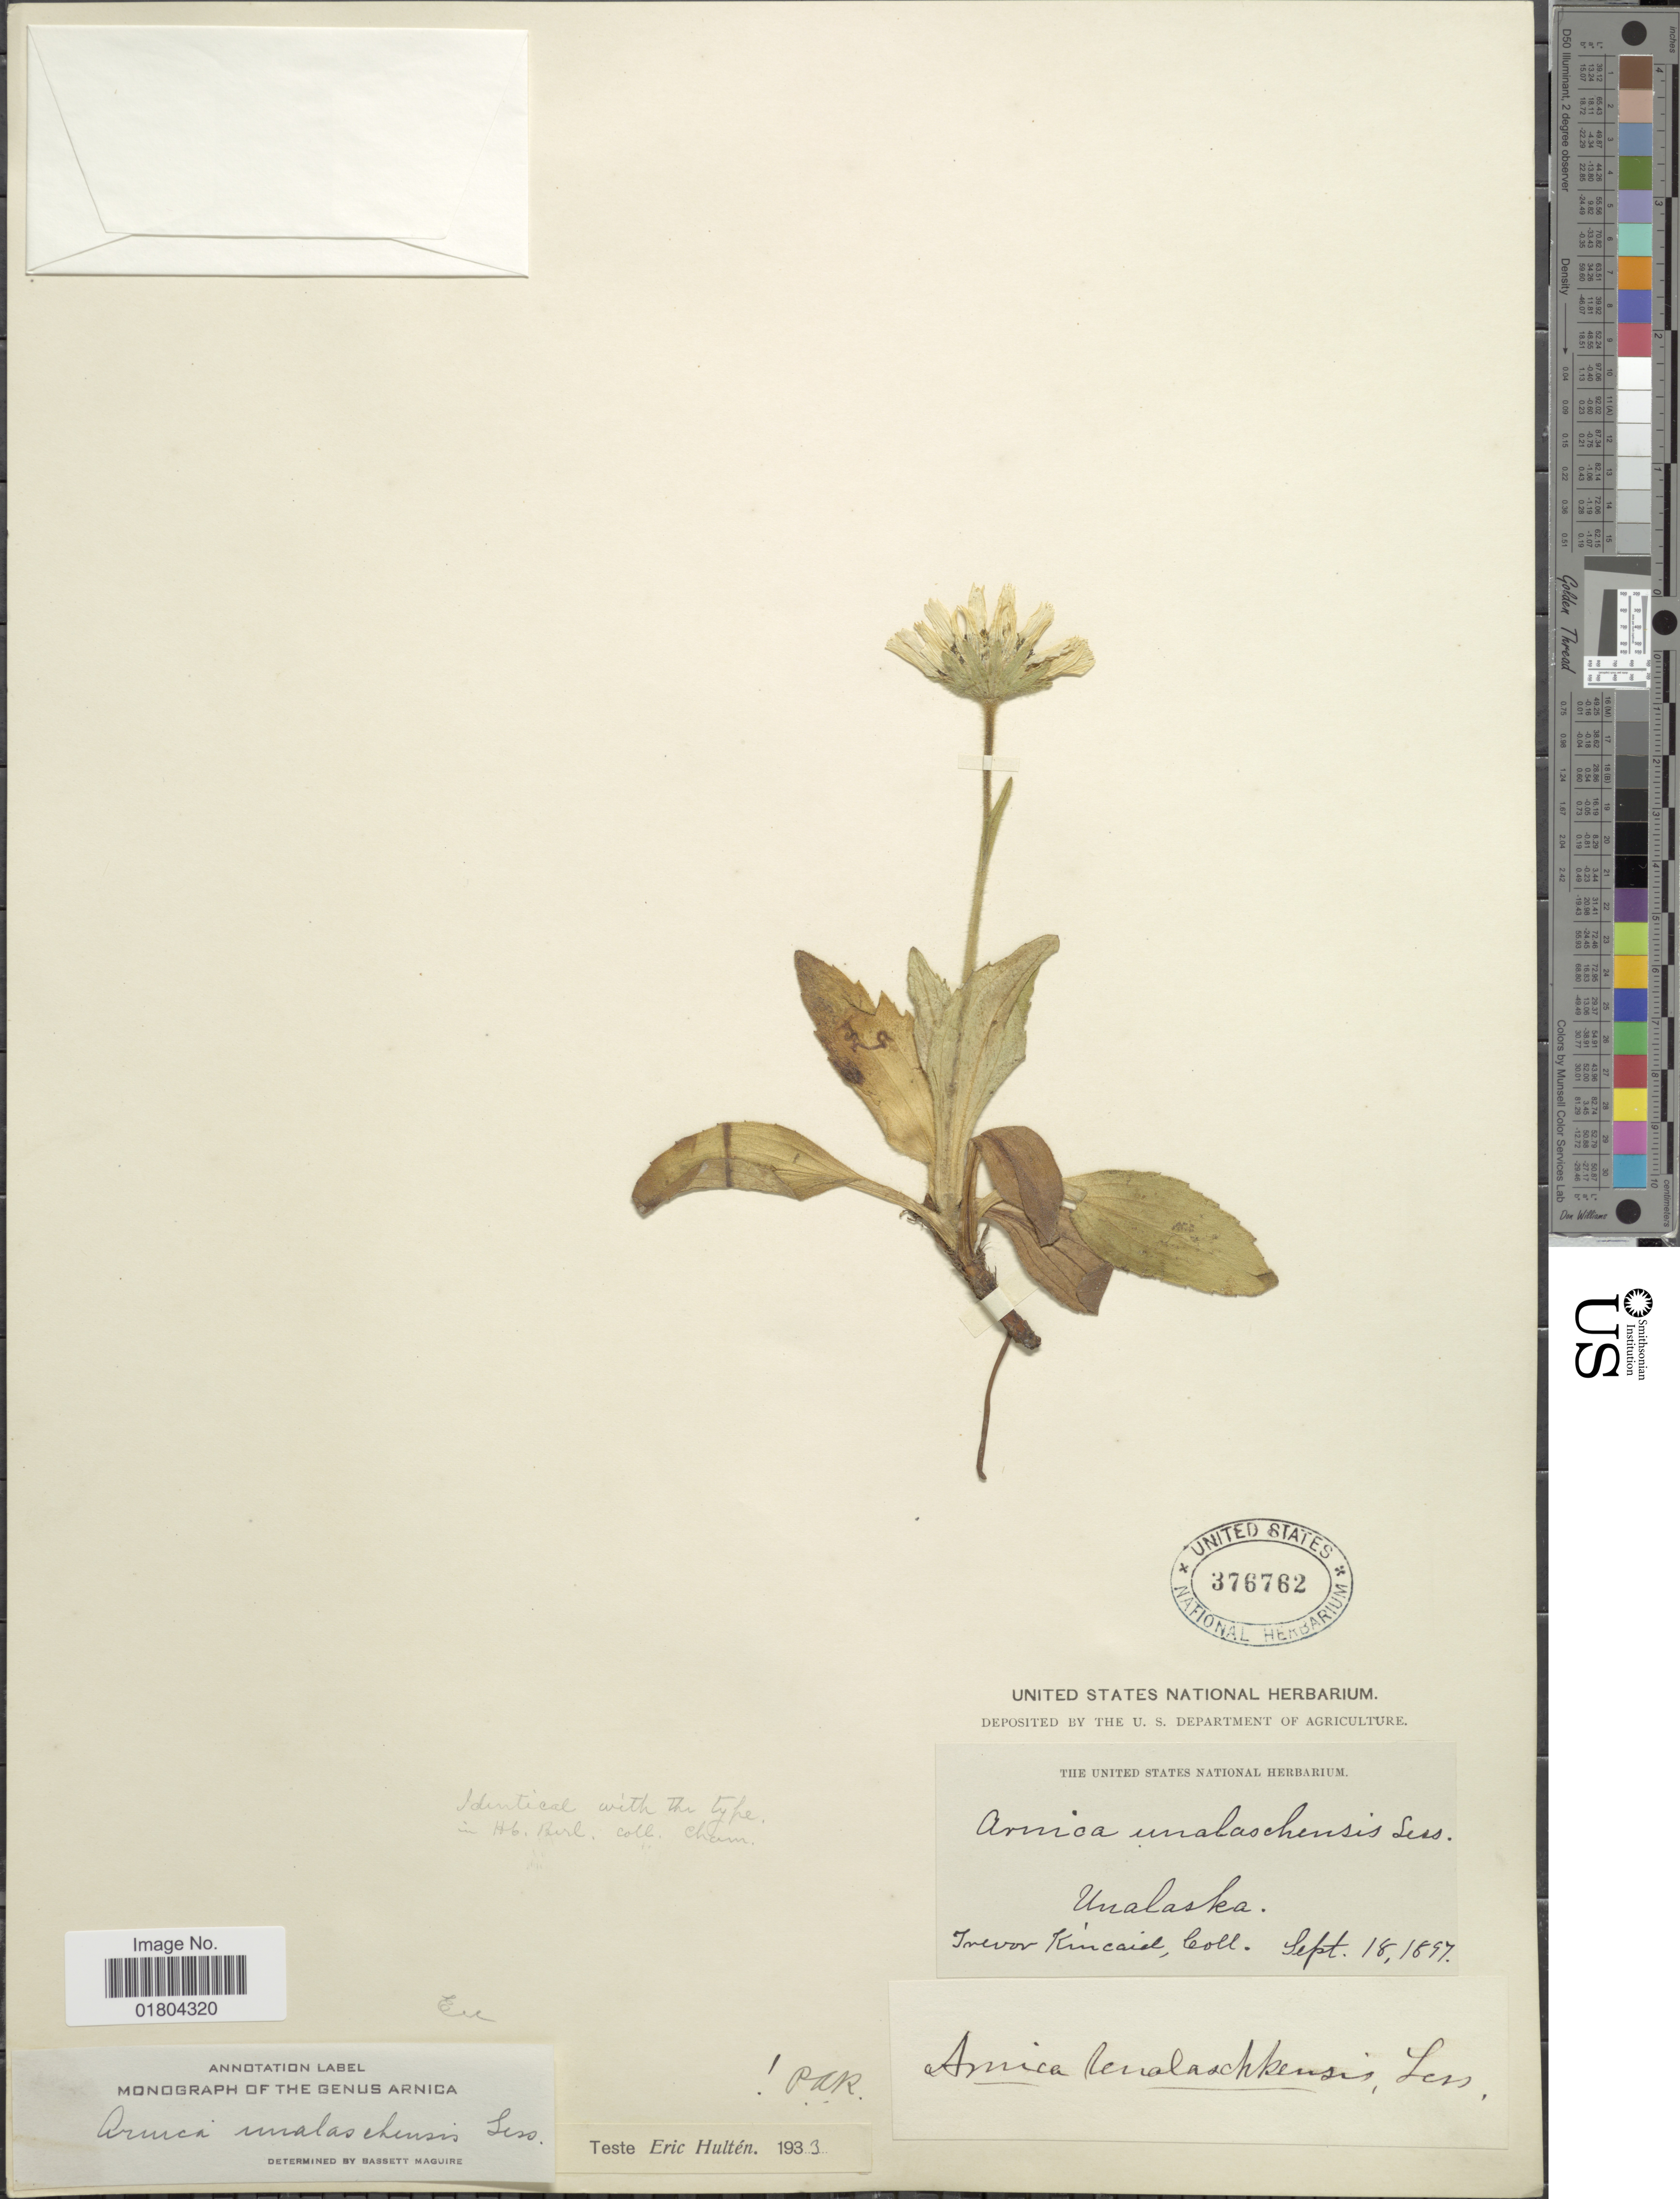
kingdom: Plantae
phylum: Tracheophyta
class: Magnoliopsida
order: Asterales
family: Asteraceae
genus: Arnica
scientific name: Arnica unalashcensis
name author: Less.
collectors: T. C. Kincaid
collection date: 1897-09-18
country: United States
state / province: Alaska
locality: Unalaska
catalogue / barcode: US 376762